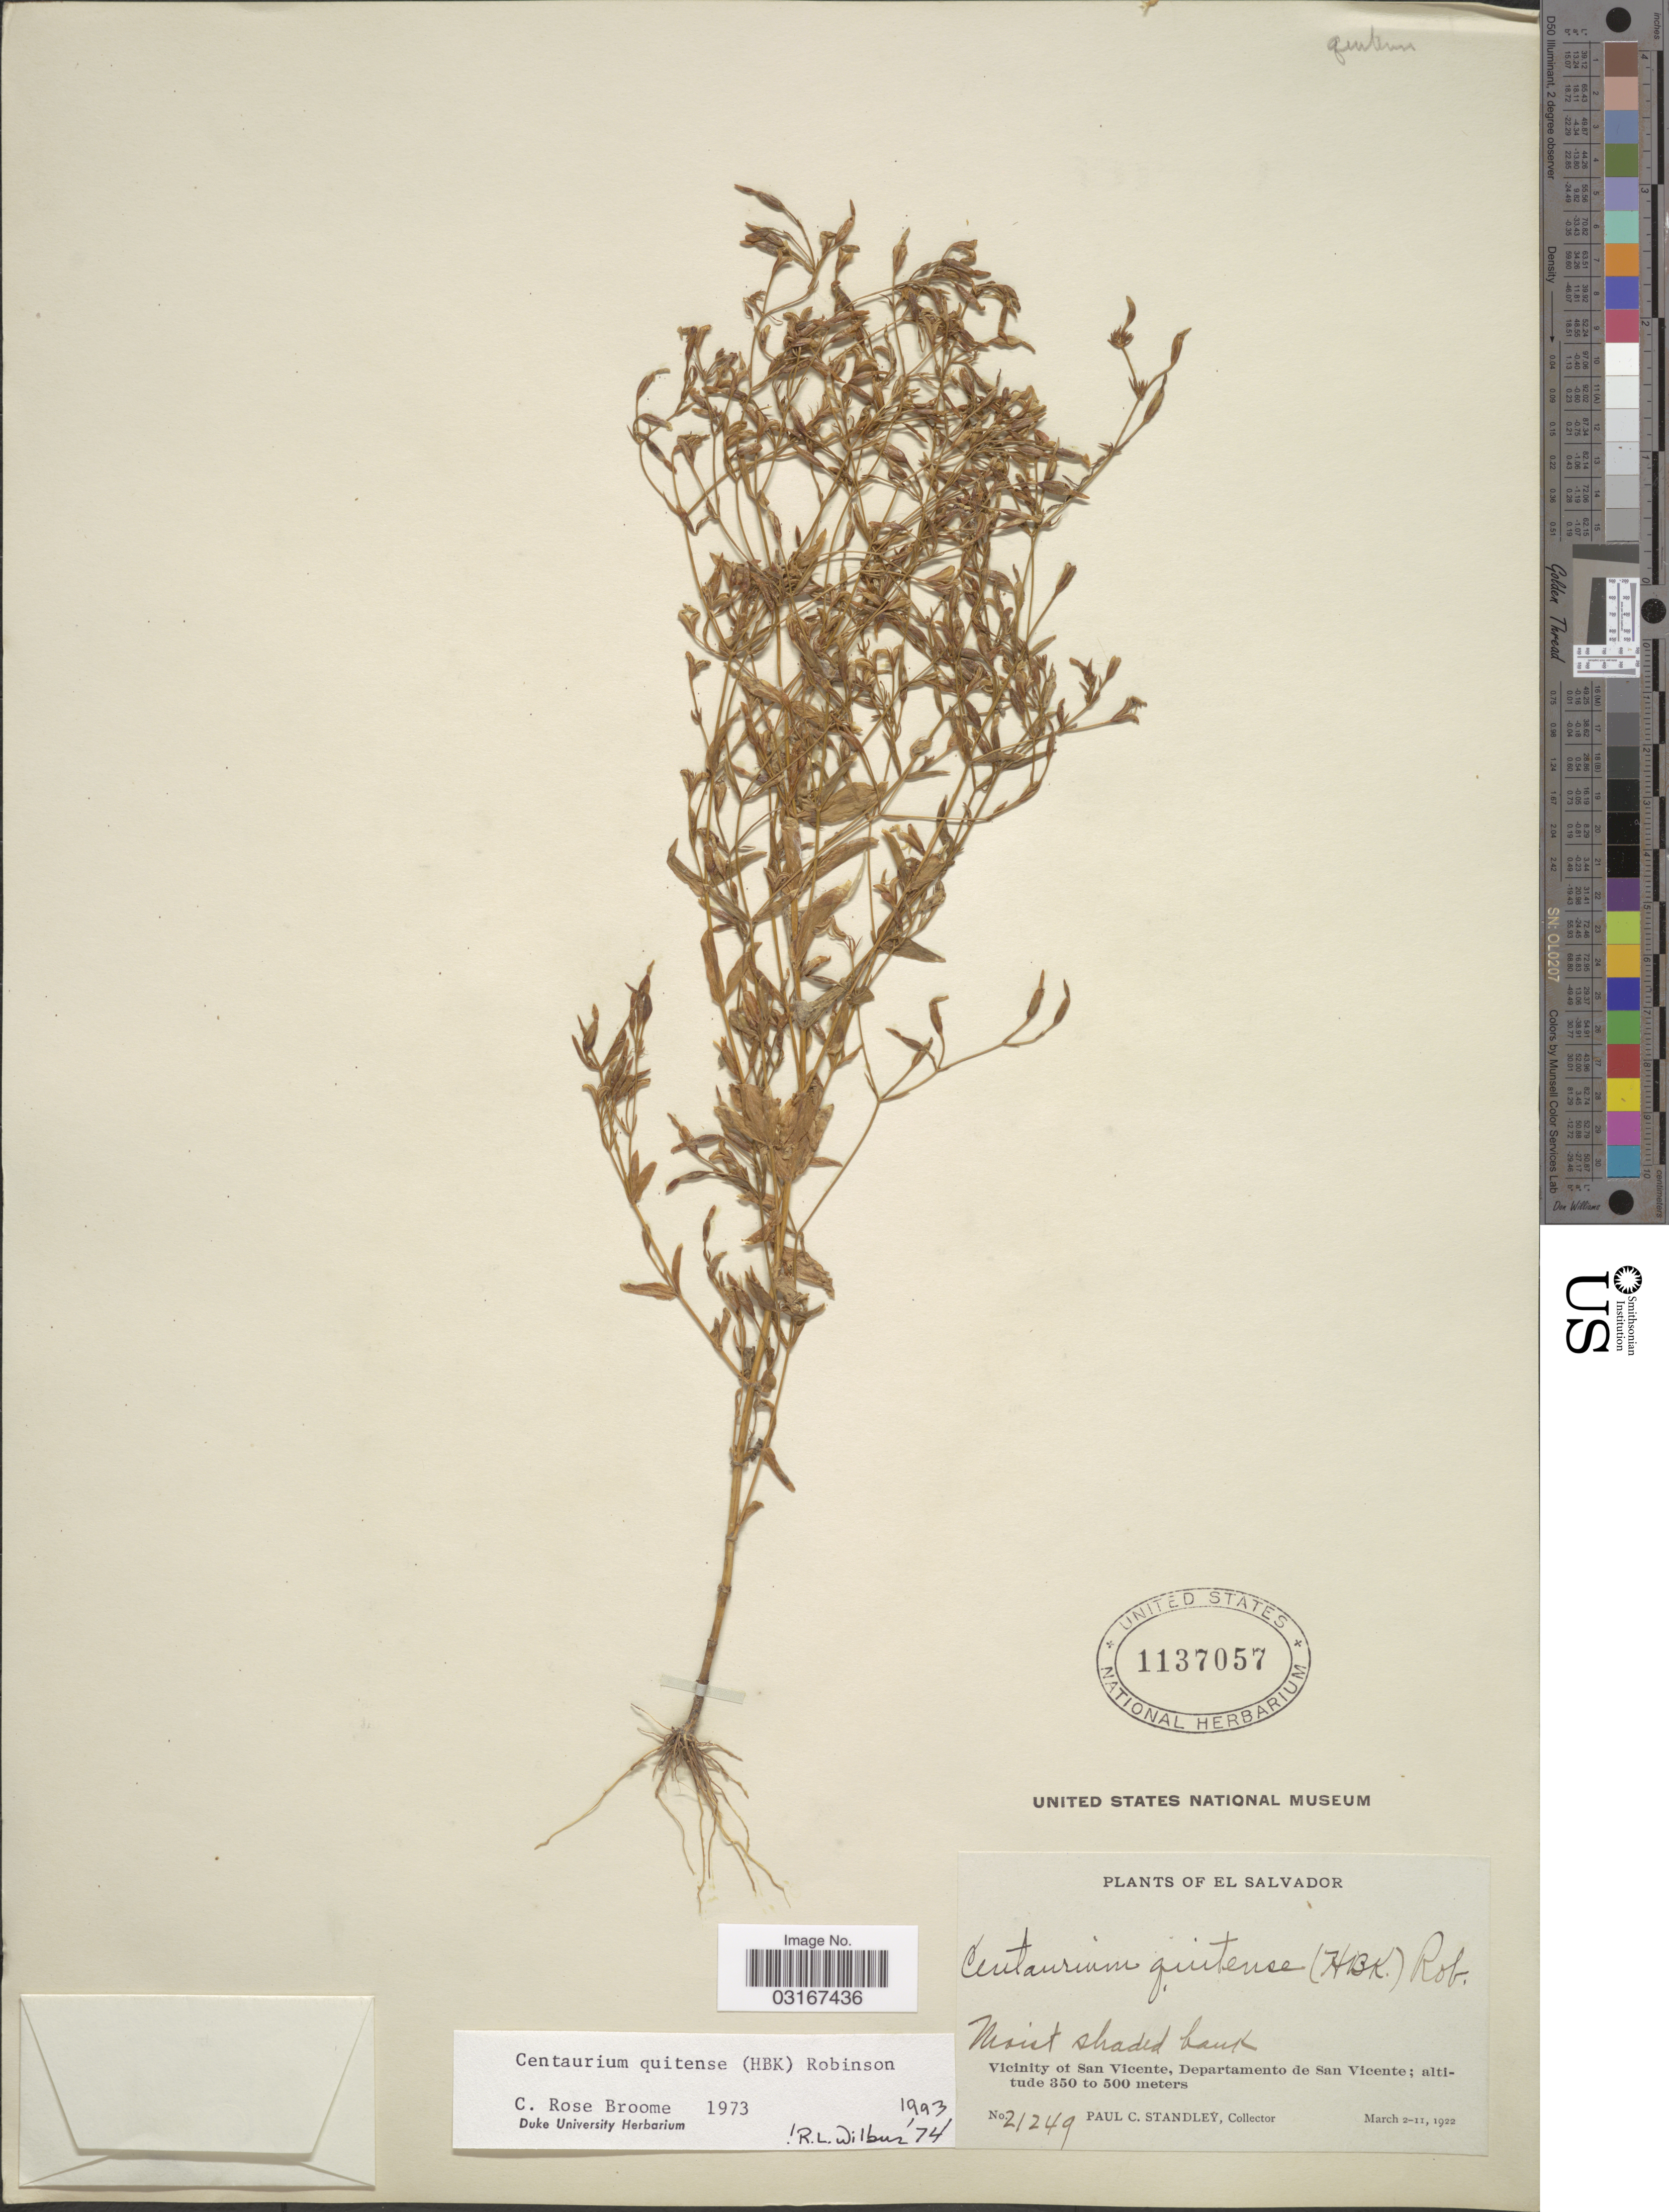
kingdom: Plantae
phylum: Tracheophyta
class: Magnoliopsida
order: Gentianales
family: Gentianaceae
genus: Centaurium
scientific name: Centaurium quitense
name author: (Kunth) B.L. Rob.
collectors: P. C. Standley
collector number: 21249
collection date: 1922-03-02/1922-03-11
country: El Salvador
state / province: San Vincente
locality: Vicinity of San Vicente, Departamento de San Vicente.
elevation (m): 350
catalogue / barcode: US 1137057